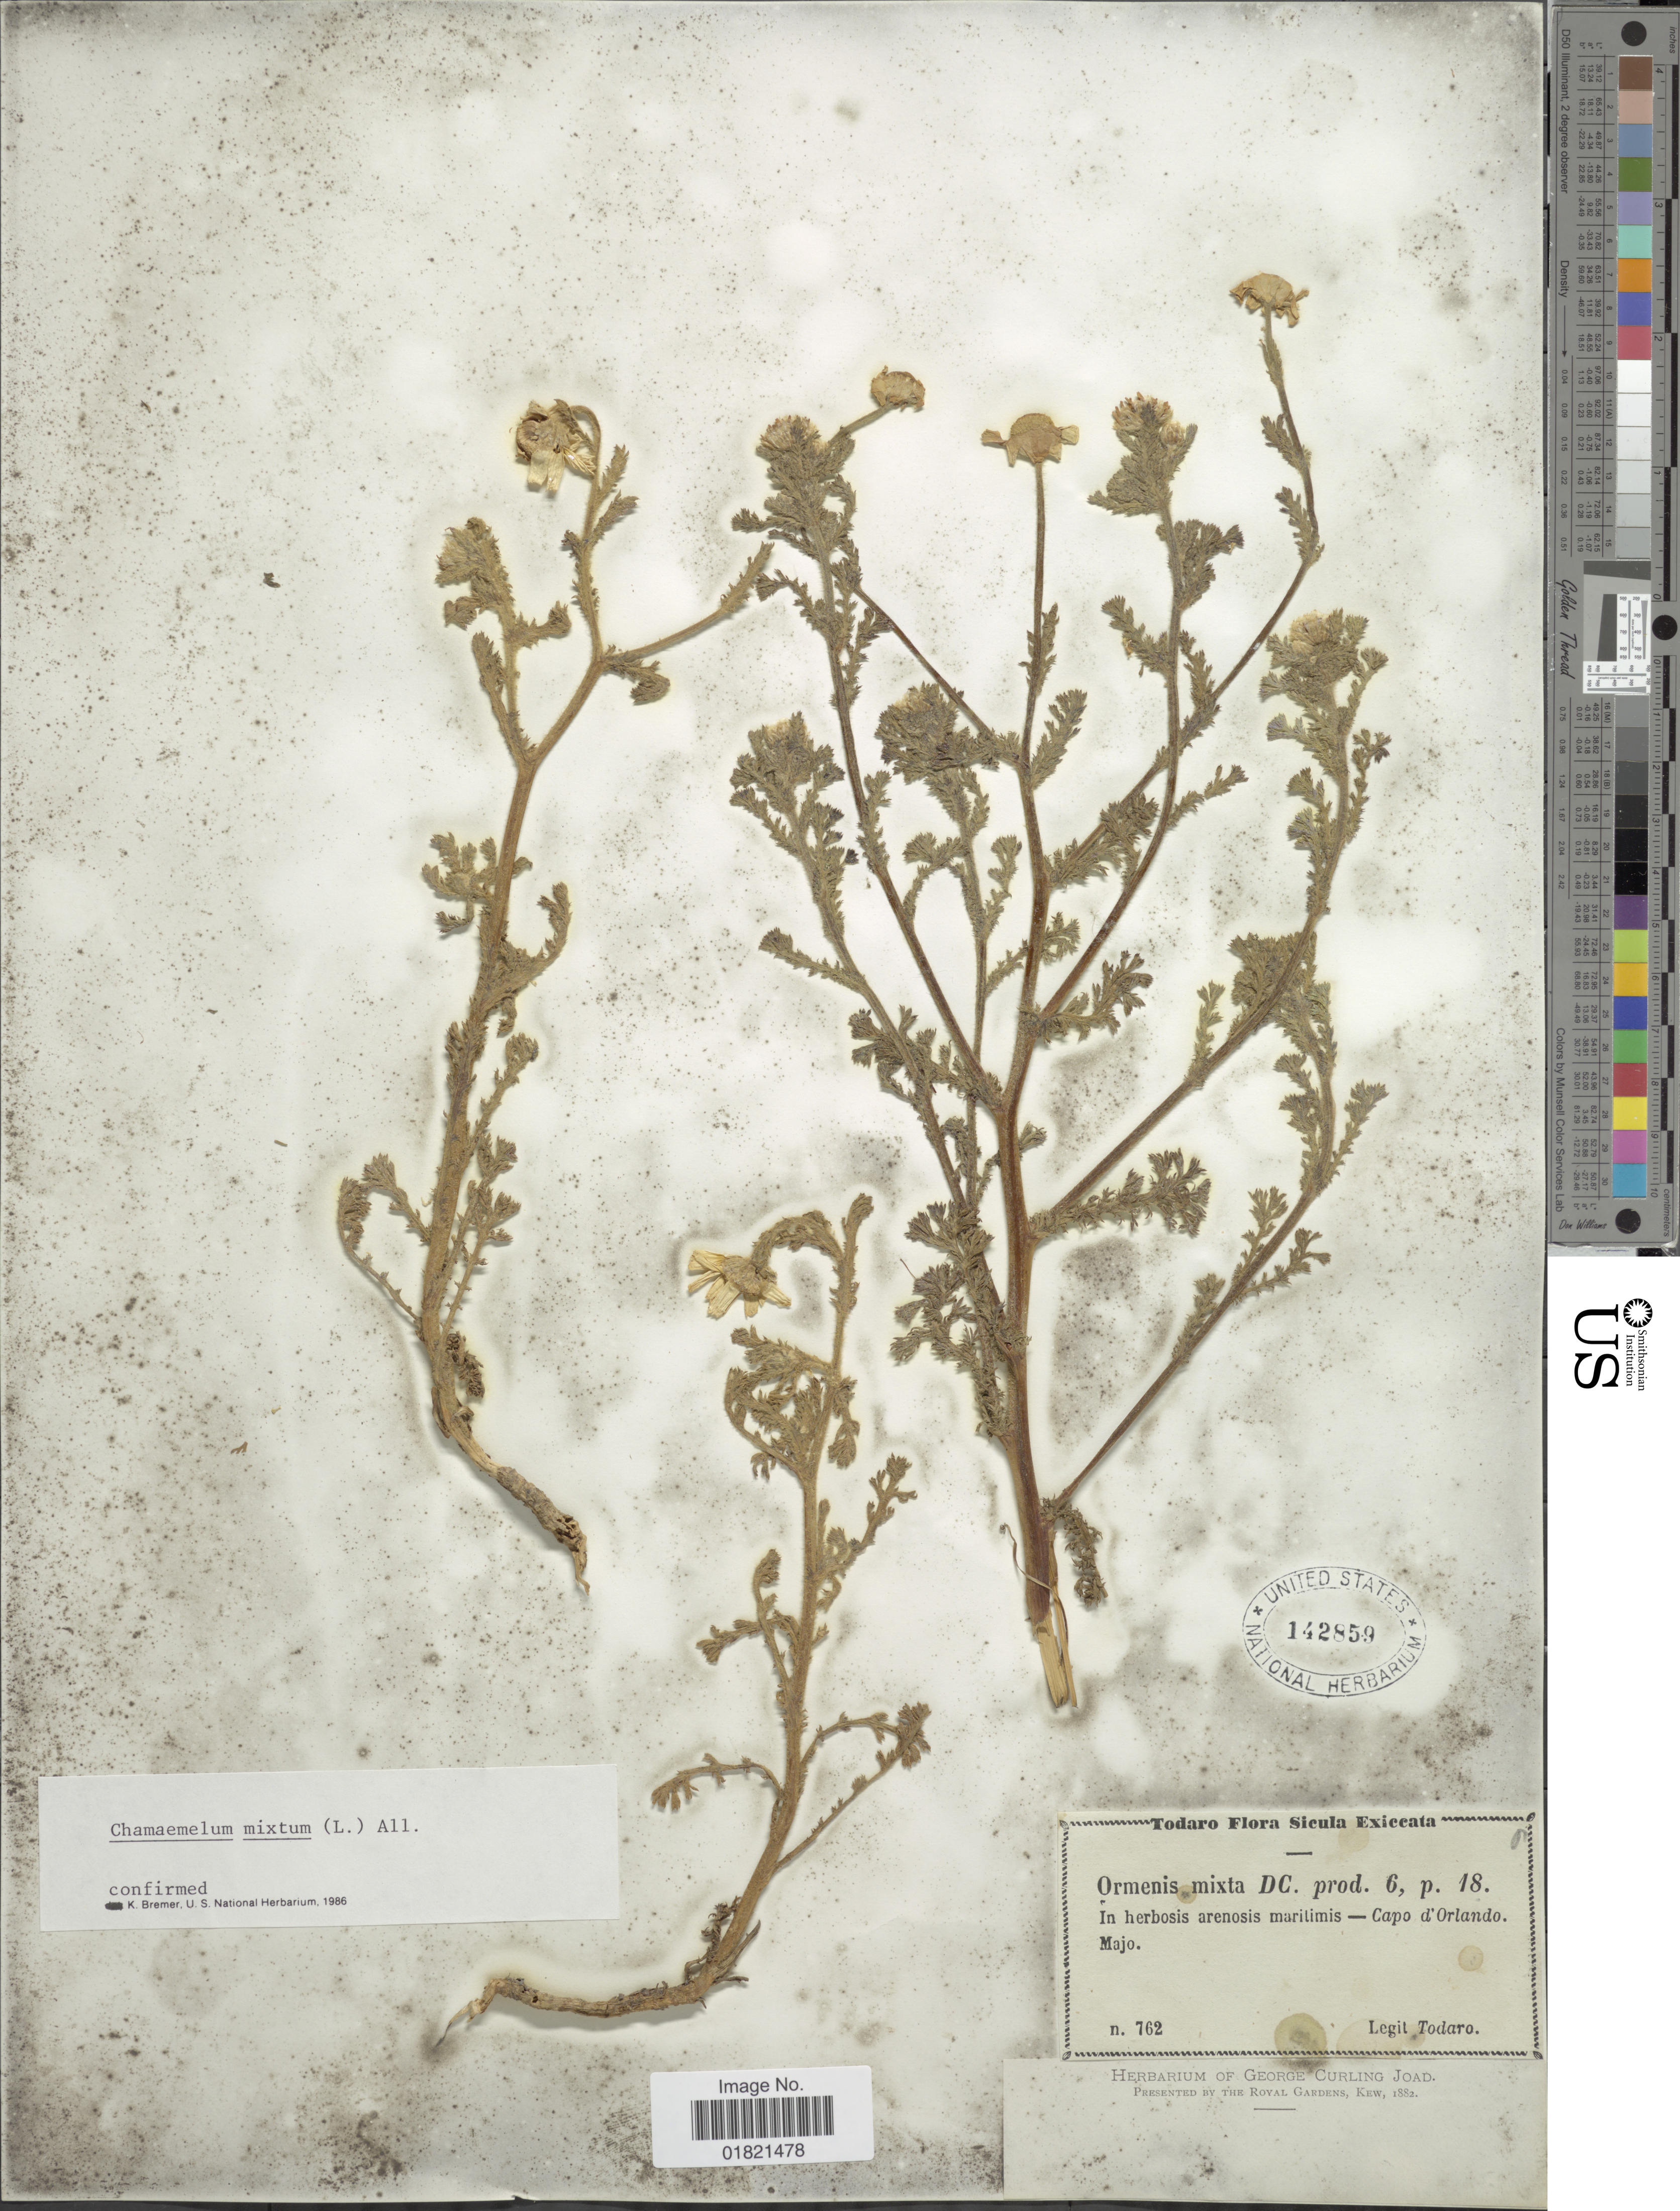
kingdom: Plantae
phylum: Tracheophyta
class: Magnoliopsida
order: Asterales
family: Asteraceae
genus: Chamaemelum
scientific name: Chamaemelum mixtum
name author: L.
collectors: A. Todaro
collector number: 762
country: Italy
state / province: Siciliana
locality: Sicula, in herbosis arenosis marilimis - Capo d' Orlando.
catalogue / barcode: US 142859